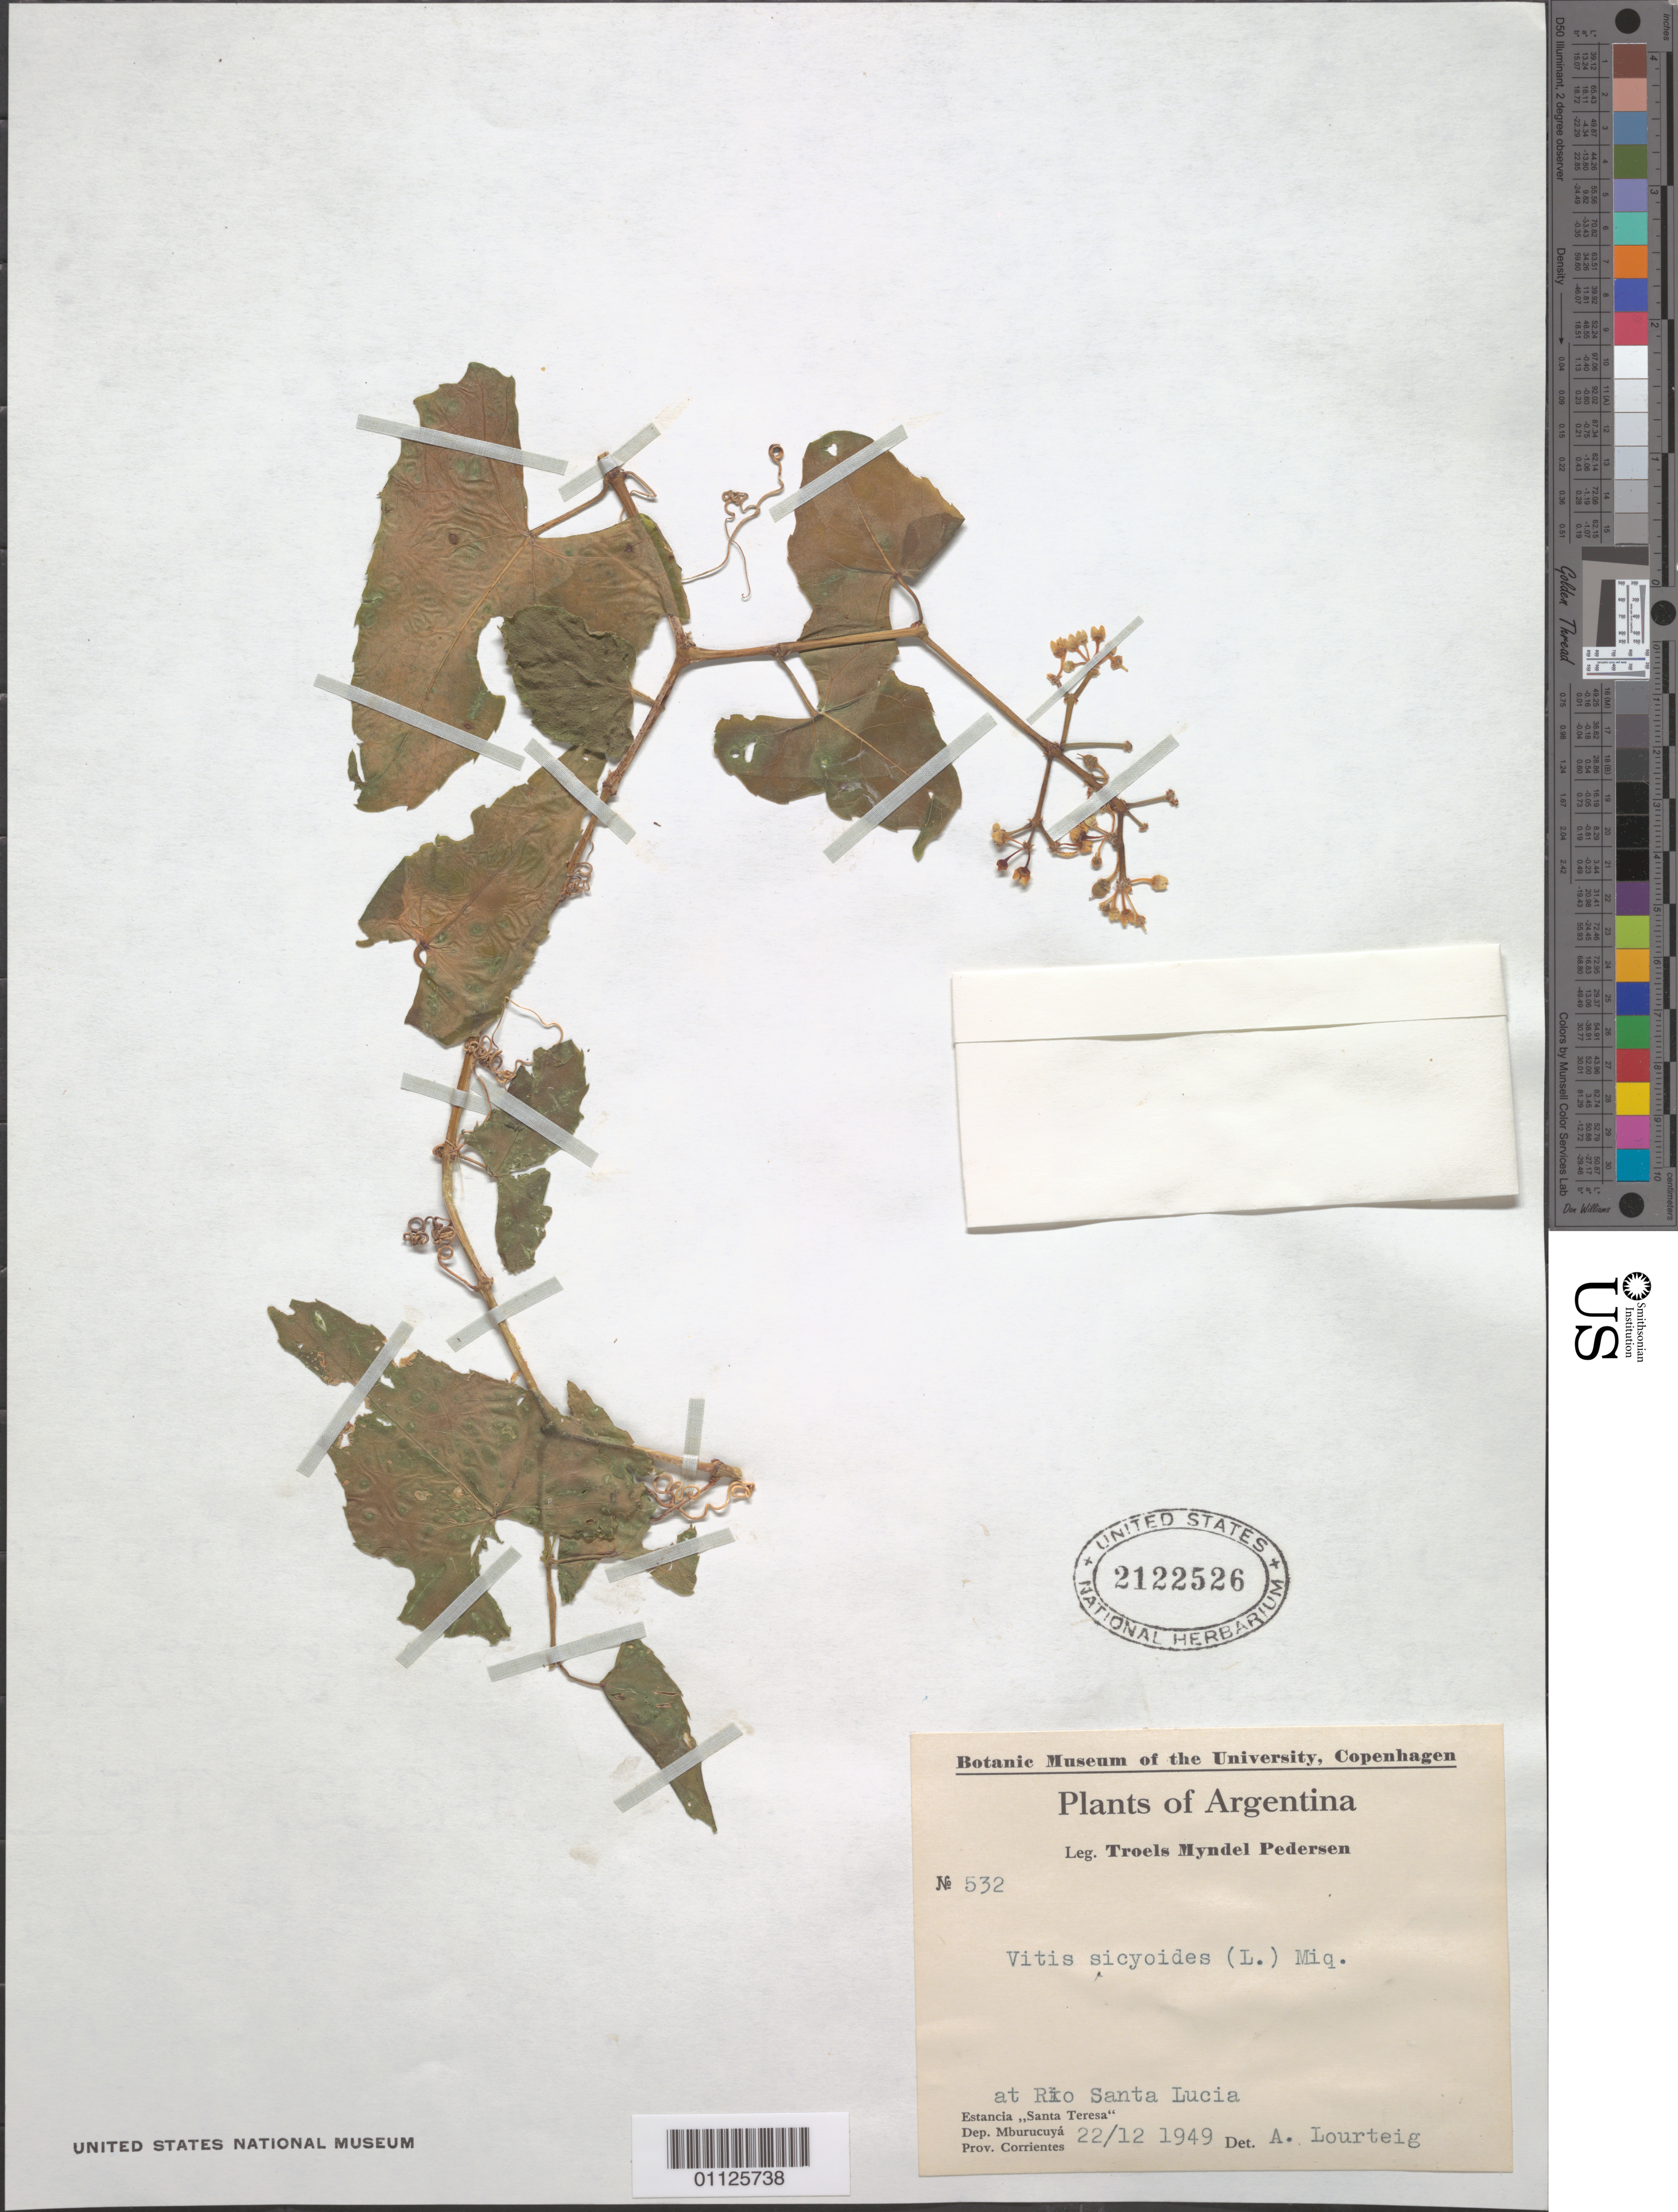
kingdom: Plantae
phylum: Tracheophyta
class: Magnoliopsida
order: Vitales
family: Vitaceae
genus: Cissus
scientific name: Cissus verticillata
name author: (L.) Nicolson & C.E. Jarvis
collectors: T. M. Pedersen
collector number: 532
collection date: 1949-12-22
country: Argentina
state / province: Corrientes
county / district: Mburucuyá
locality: Estancia "Santa Teresa". At Rio Santa Lucia.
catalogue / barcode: US 2122526